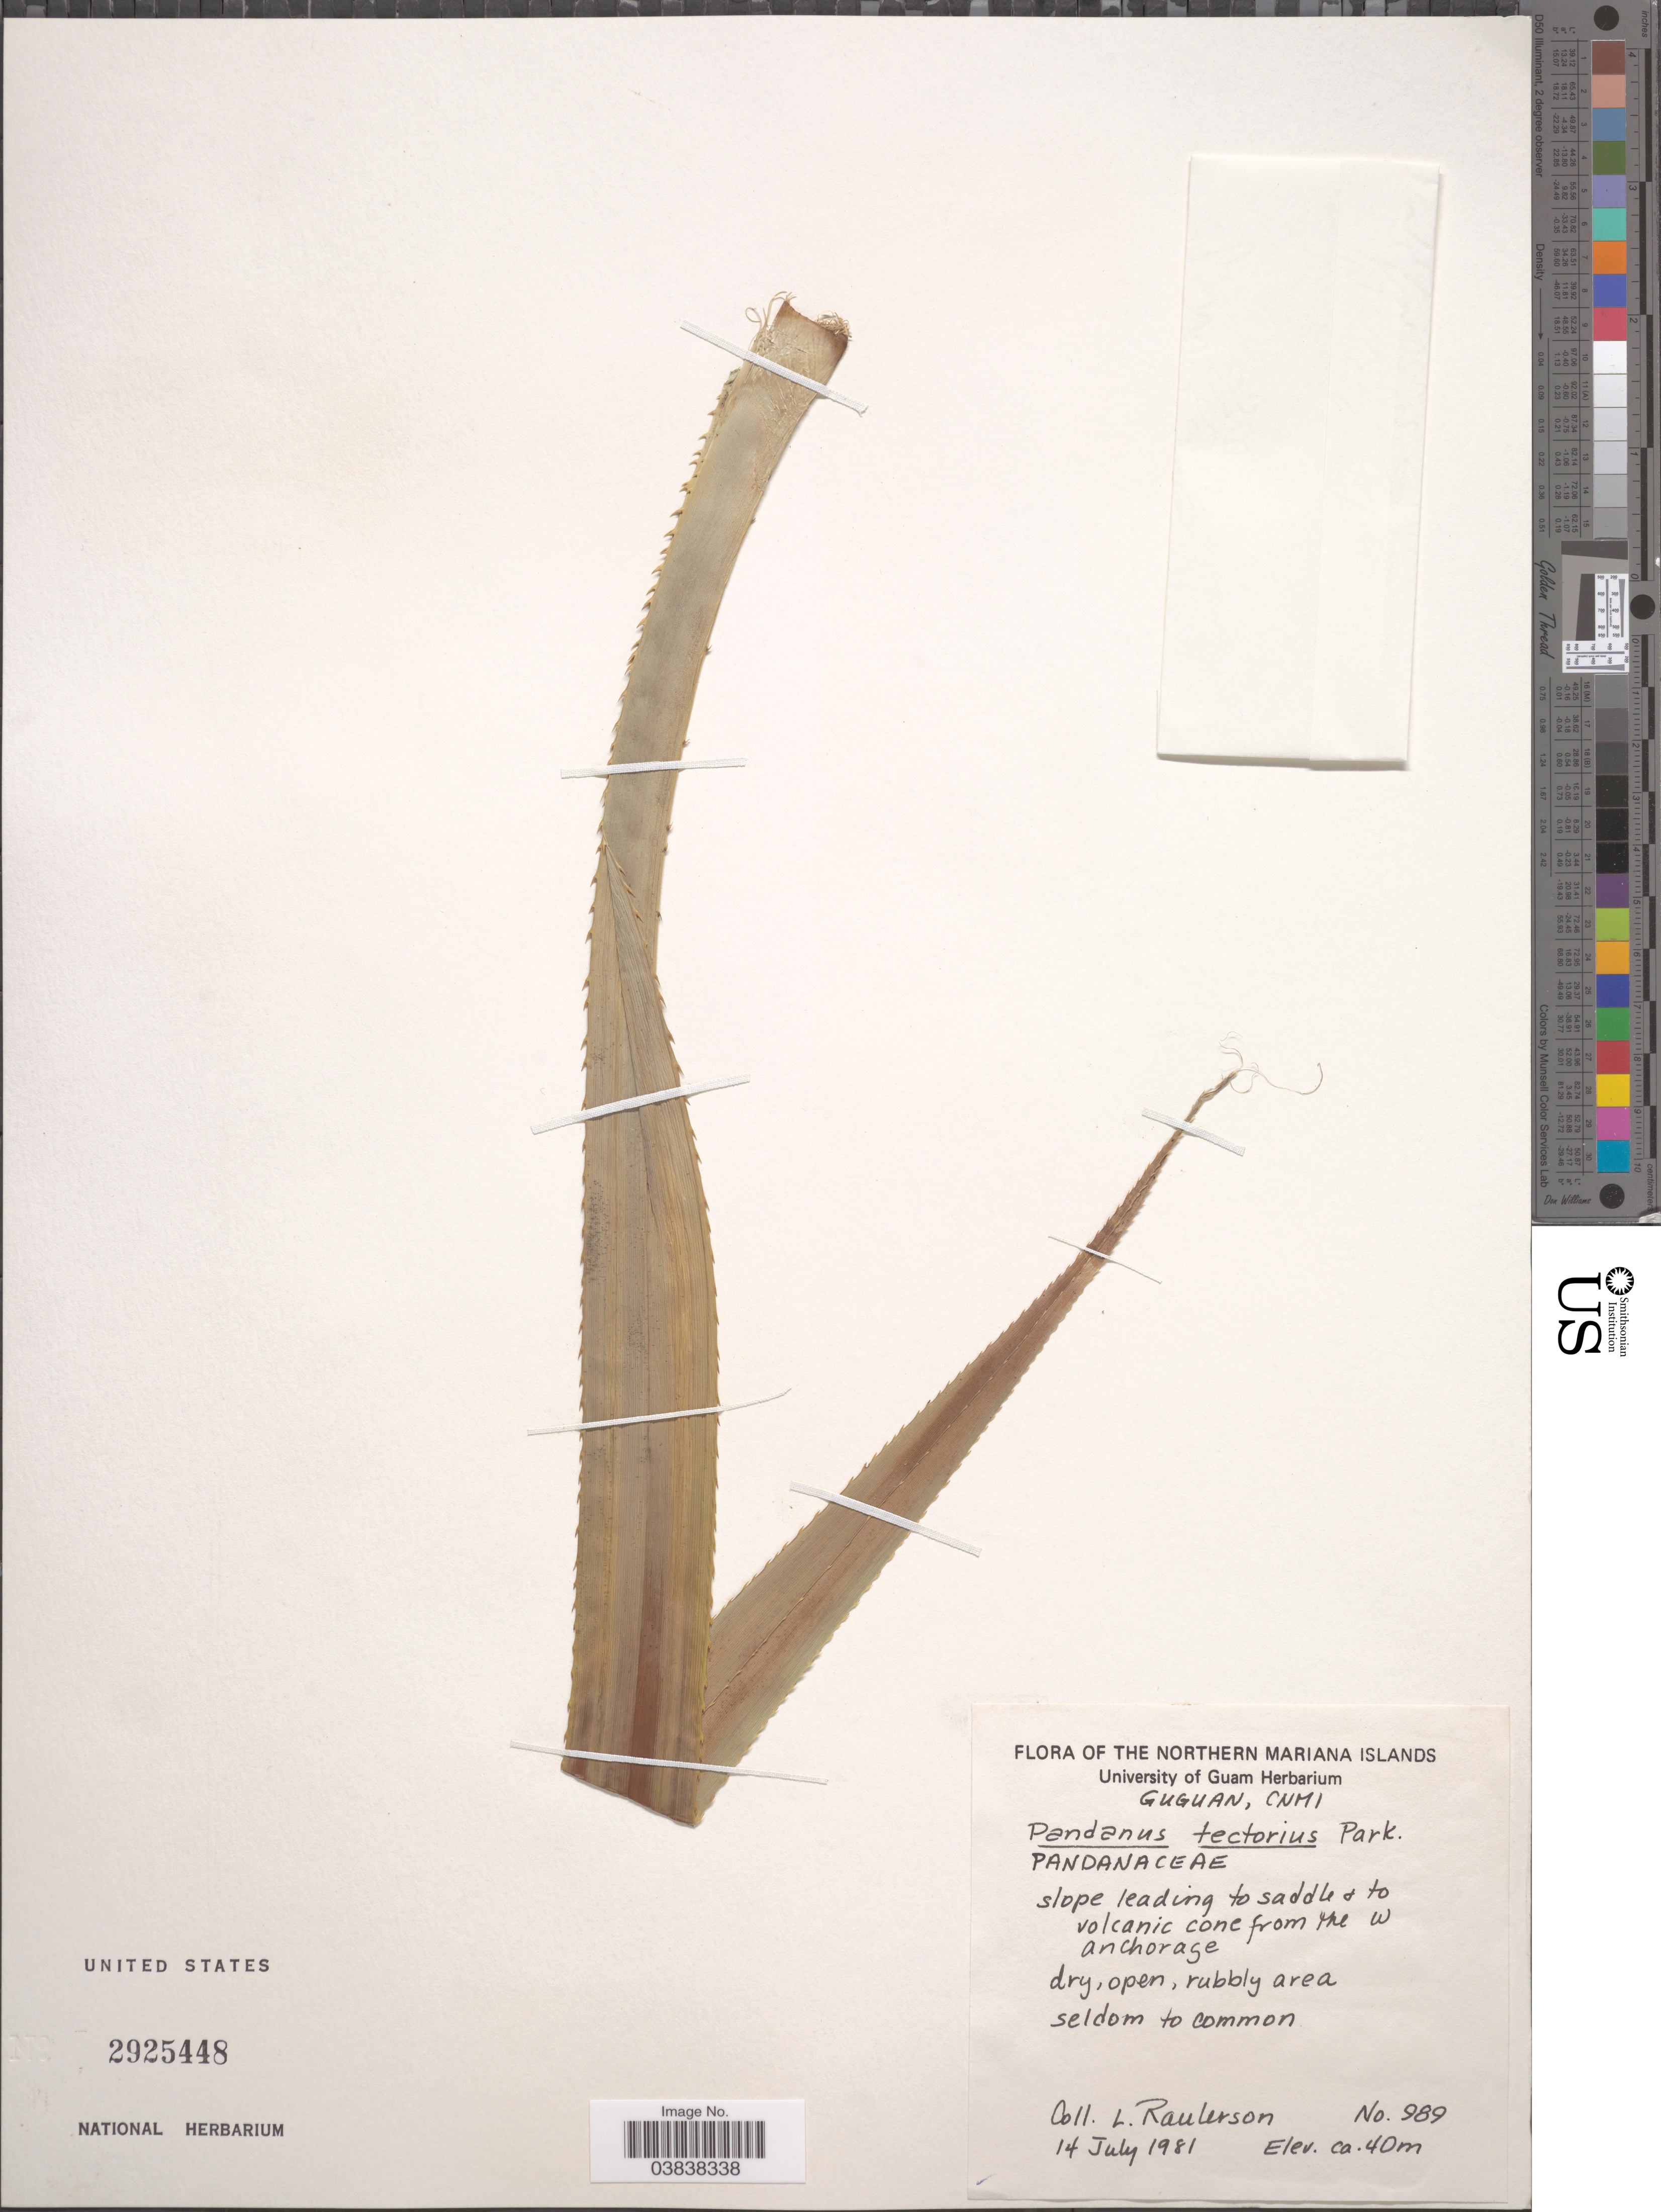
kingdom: Plantae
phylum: Tracheophyta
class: Liliopsida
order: Pandanales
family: Pandanaceae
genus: Pandanus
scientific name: Pandanus tectorius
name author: Parkinson ex DuRoi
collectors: L. Raulerson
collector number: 989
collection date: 1981-07-14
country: Northern Mariana Islands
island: Guguan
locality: Guguan, CNMI.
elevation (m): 40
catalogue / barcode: US 2925448